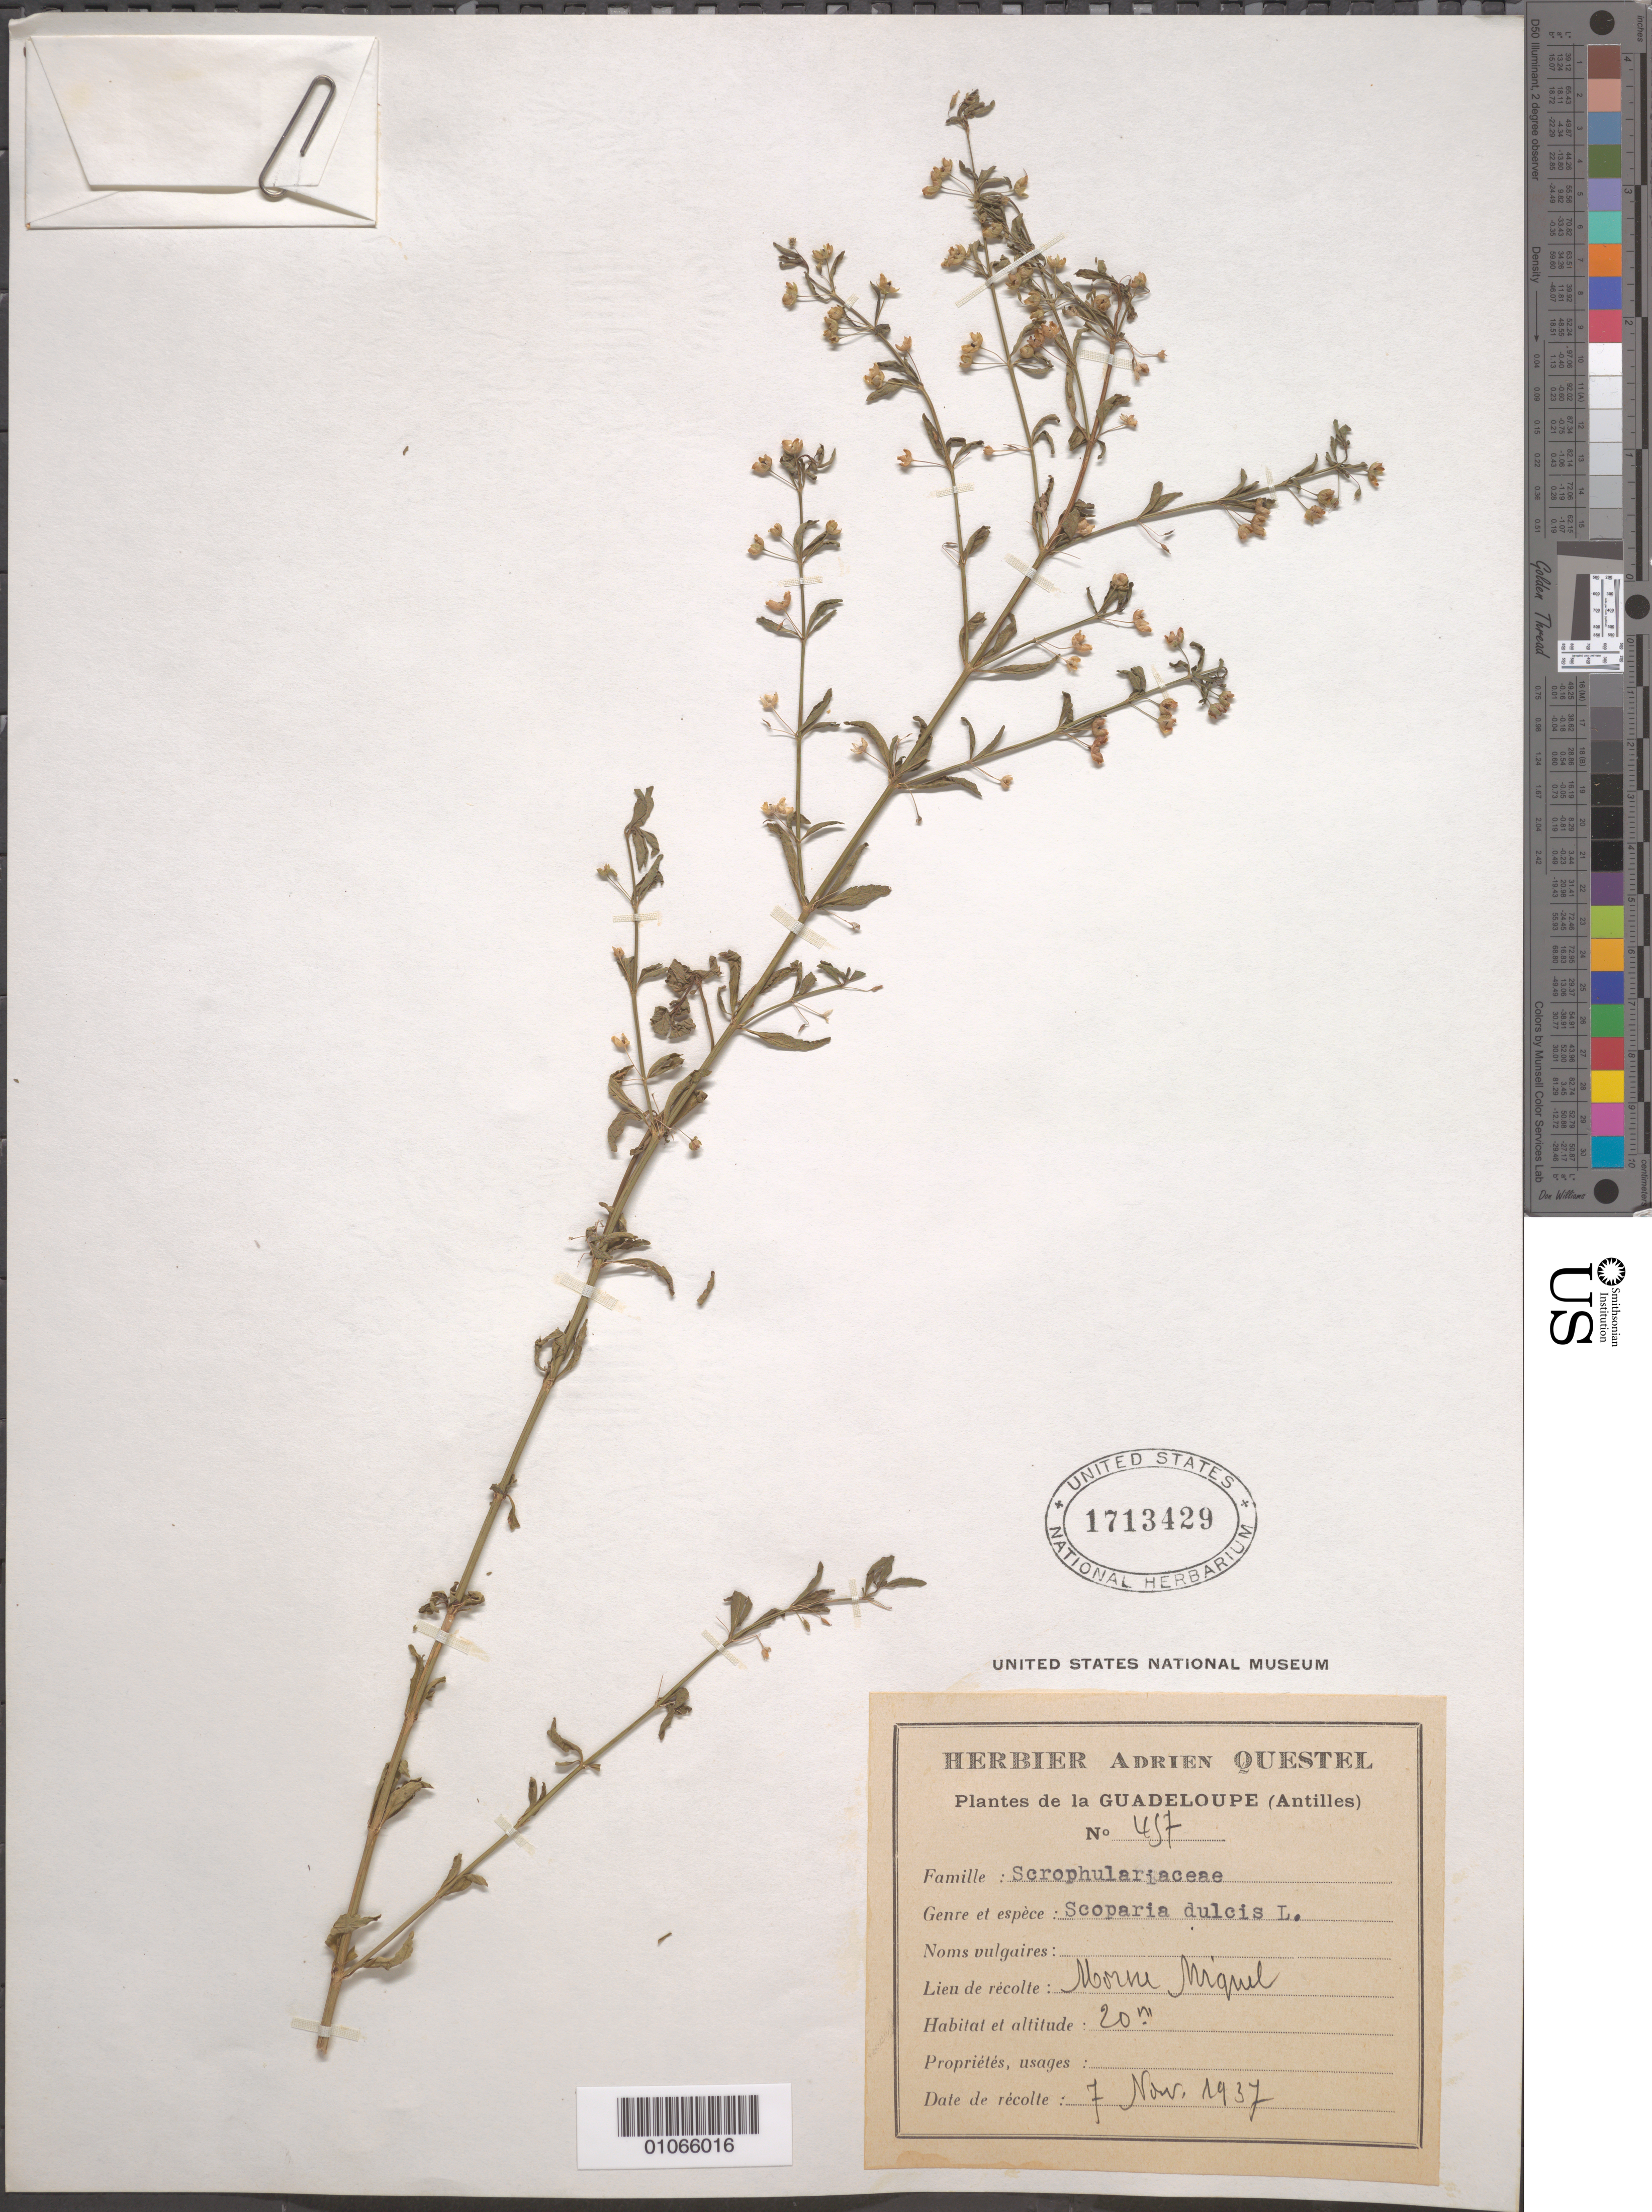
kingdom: Plantae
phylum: Tracheophyta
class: Magnoliopsida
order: Lamiales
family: Plantaginaceae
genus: Scoparia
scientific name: Scoparia dulcis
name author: L.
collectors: A. Questel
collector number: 451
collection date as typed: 07 Mar 1937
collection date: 1937-03-07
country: Guadeloupe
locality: Morne Miguel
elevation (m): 20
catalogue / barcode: US 1713429